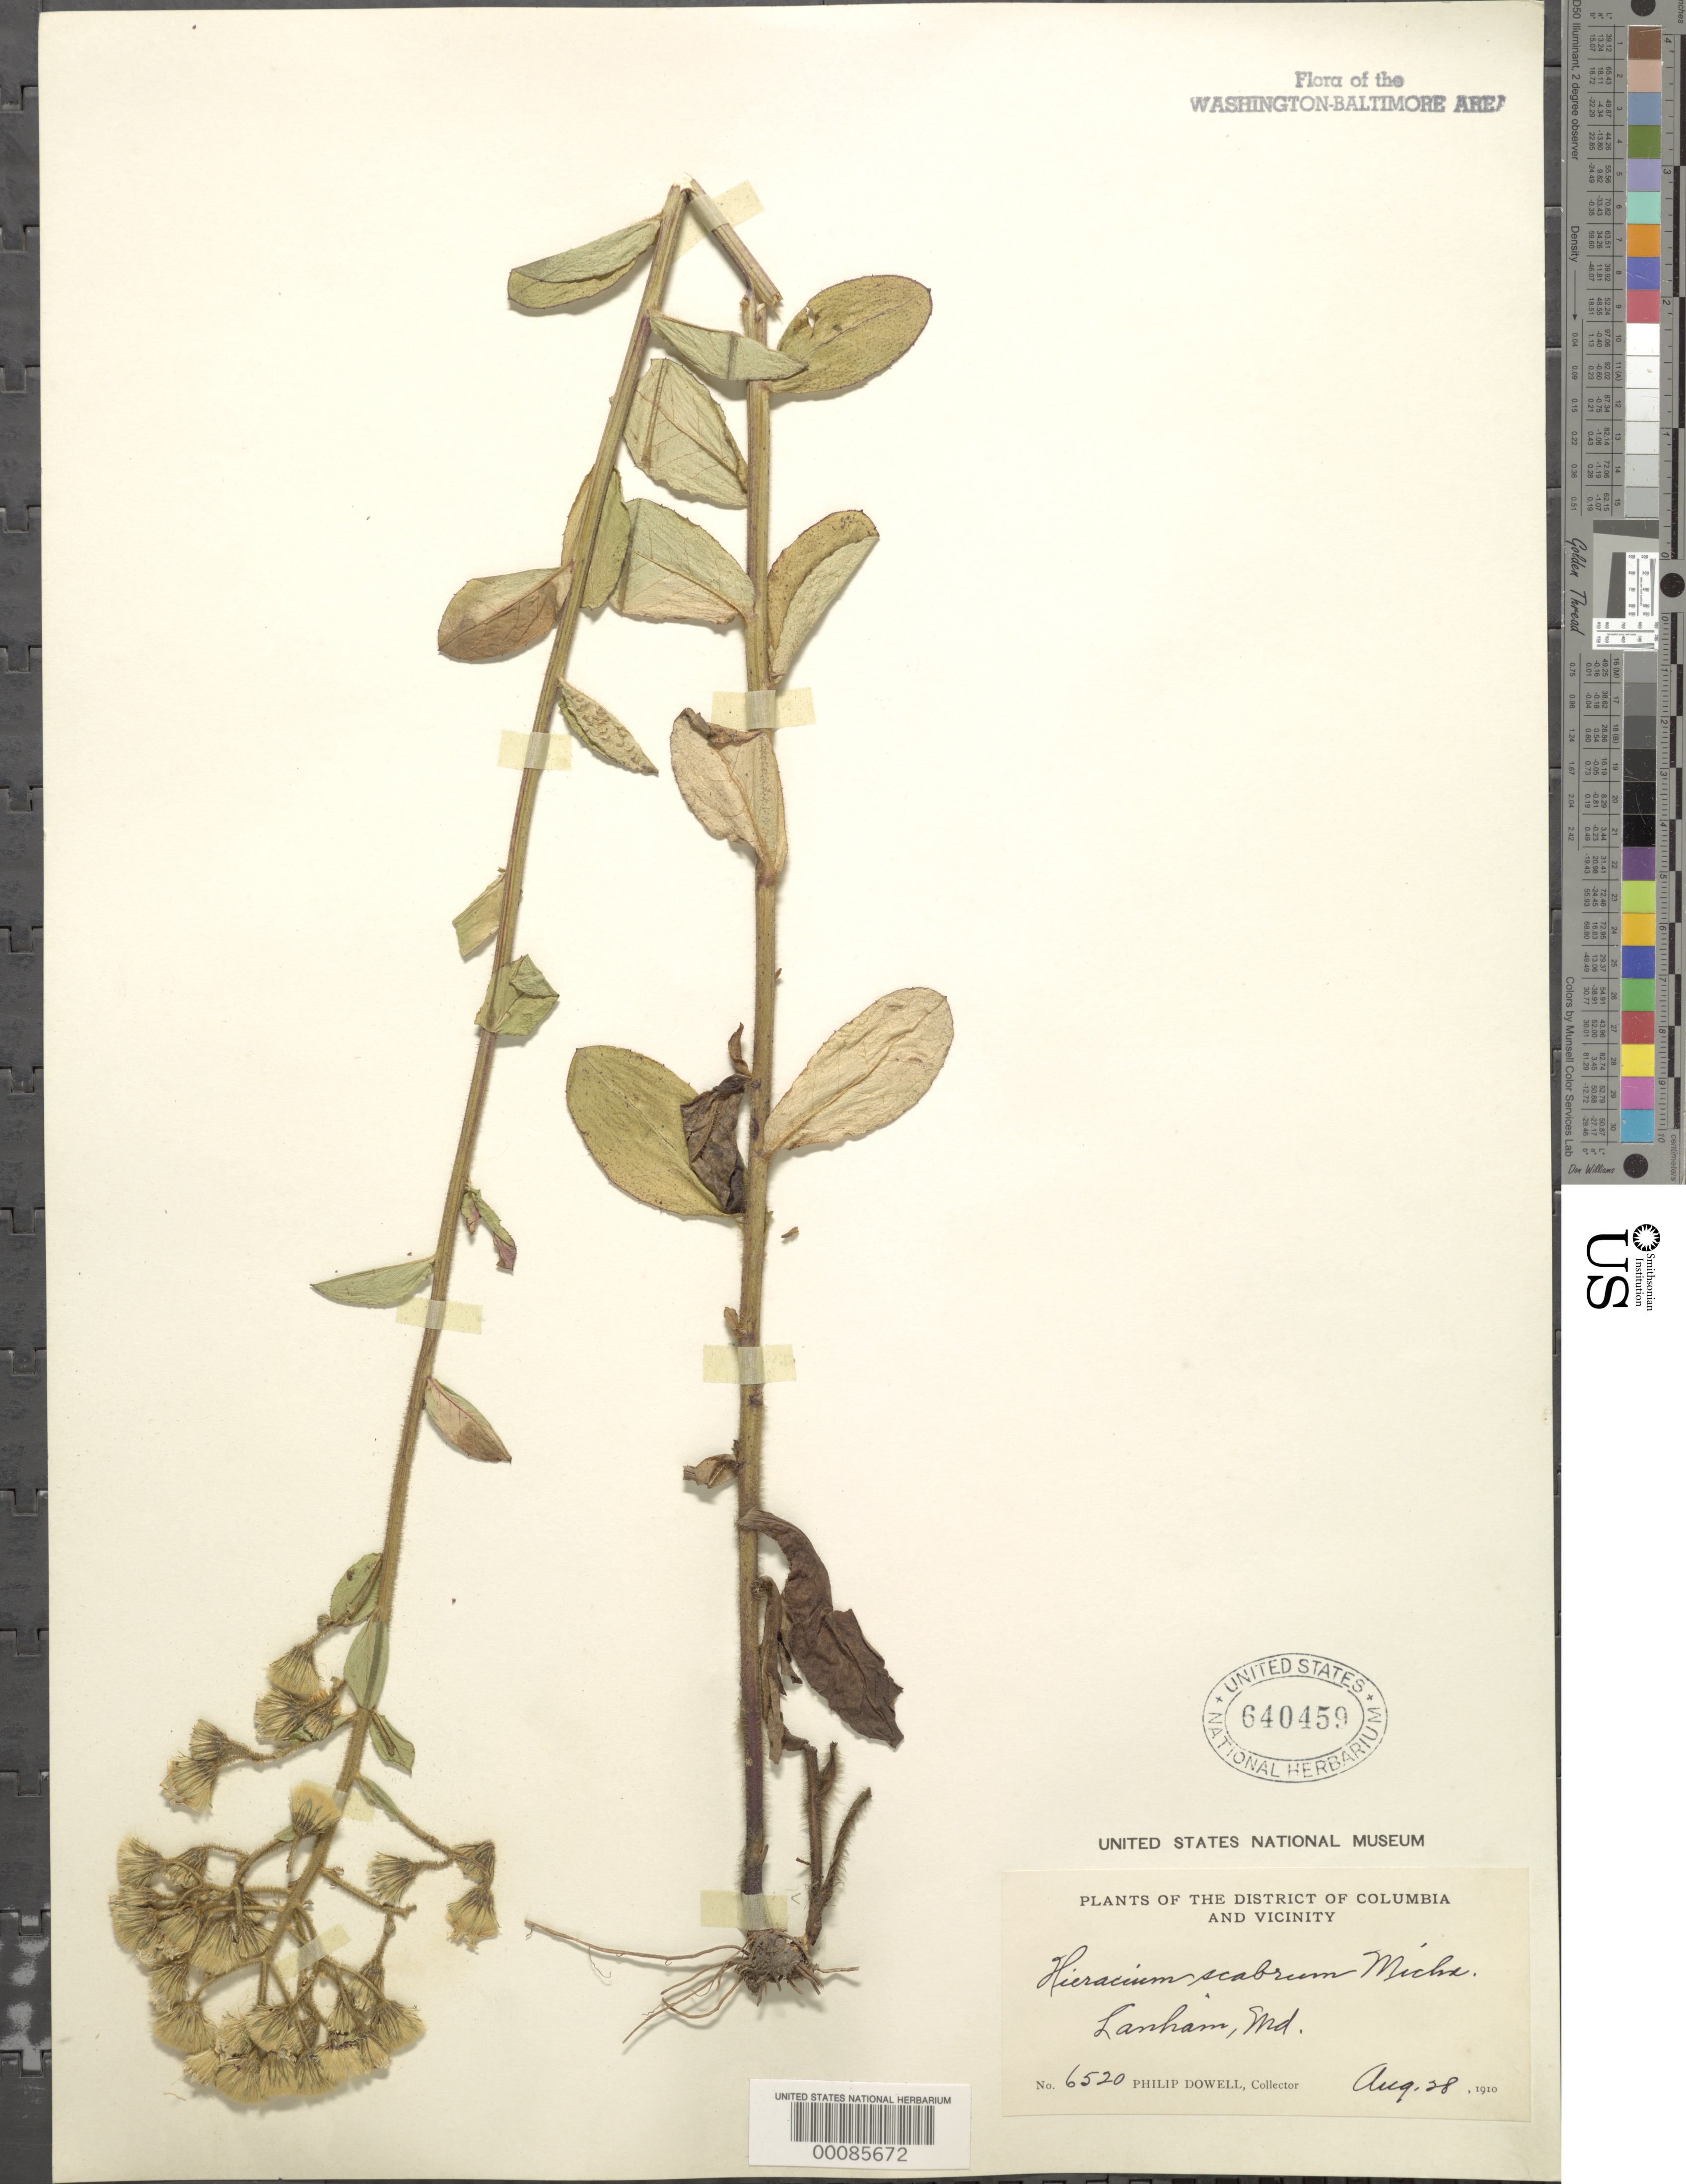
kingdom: Plantae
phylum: Tracheophyta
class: Magnoliopsida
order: Asterales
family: Asteraceae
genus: Pilosella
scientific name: Pilosella verruculata subsp. verruculata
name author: (Link) Soják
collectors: P. Dowell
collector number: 6520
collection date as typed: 28 Aug 1910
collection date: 1910-08-28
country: United States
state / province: Maryland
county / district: Prince George's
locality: Lanham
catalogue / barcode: US 640459